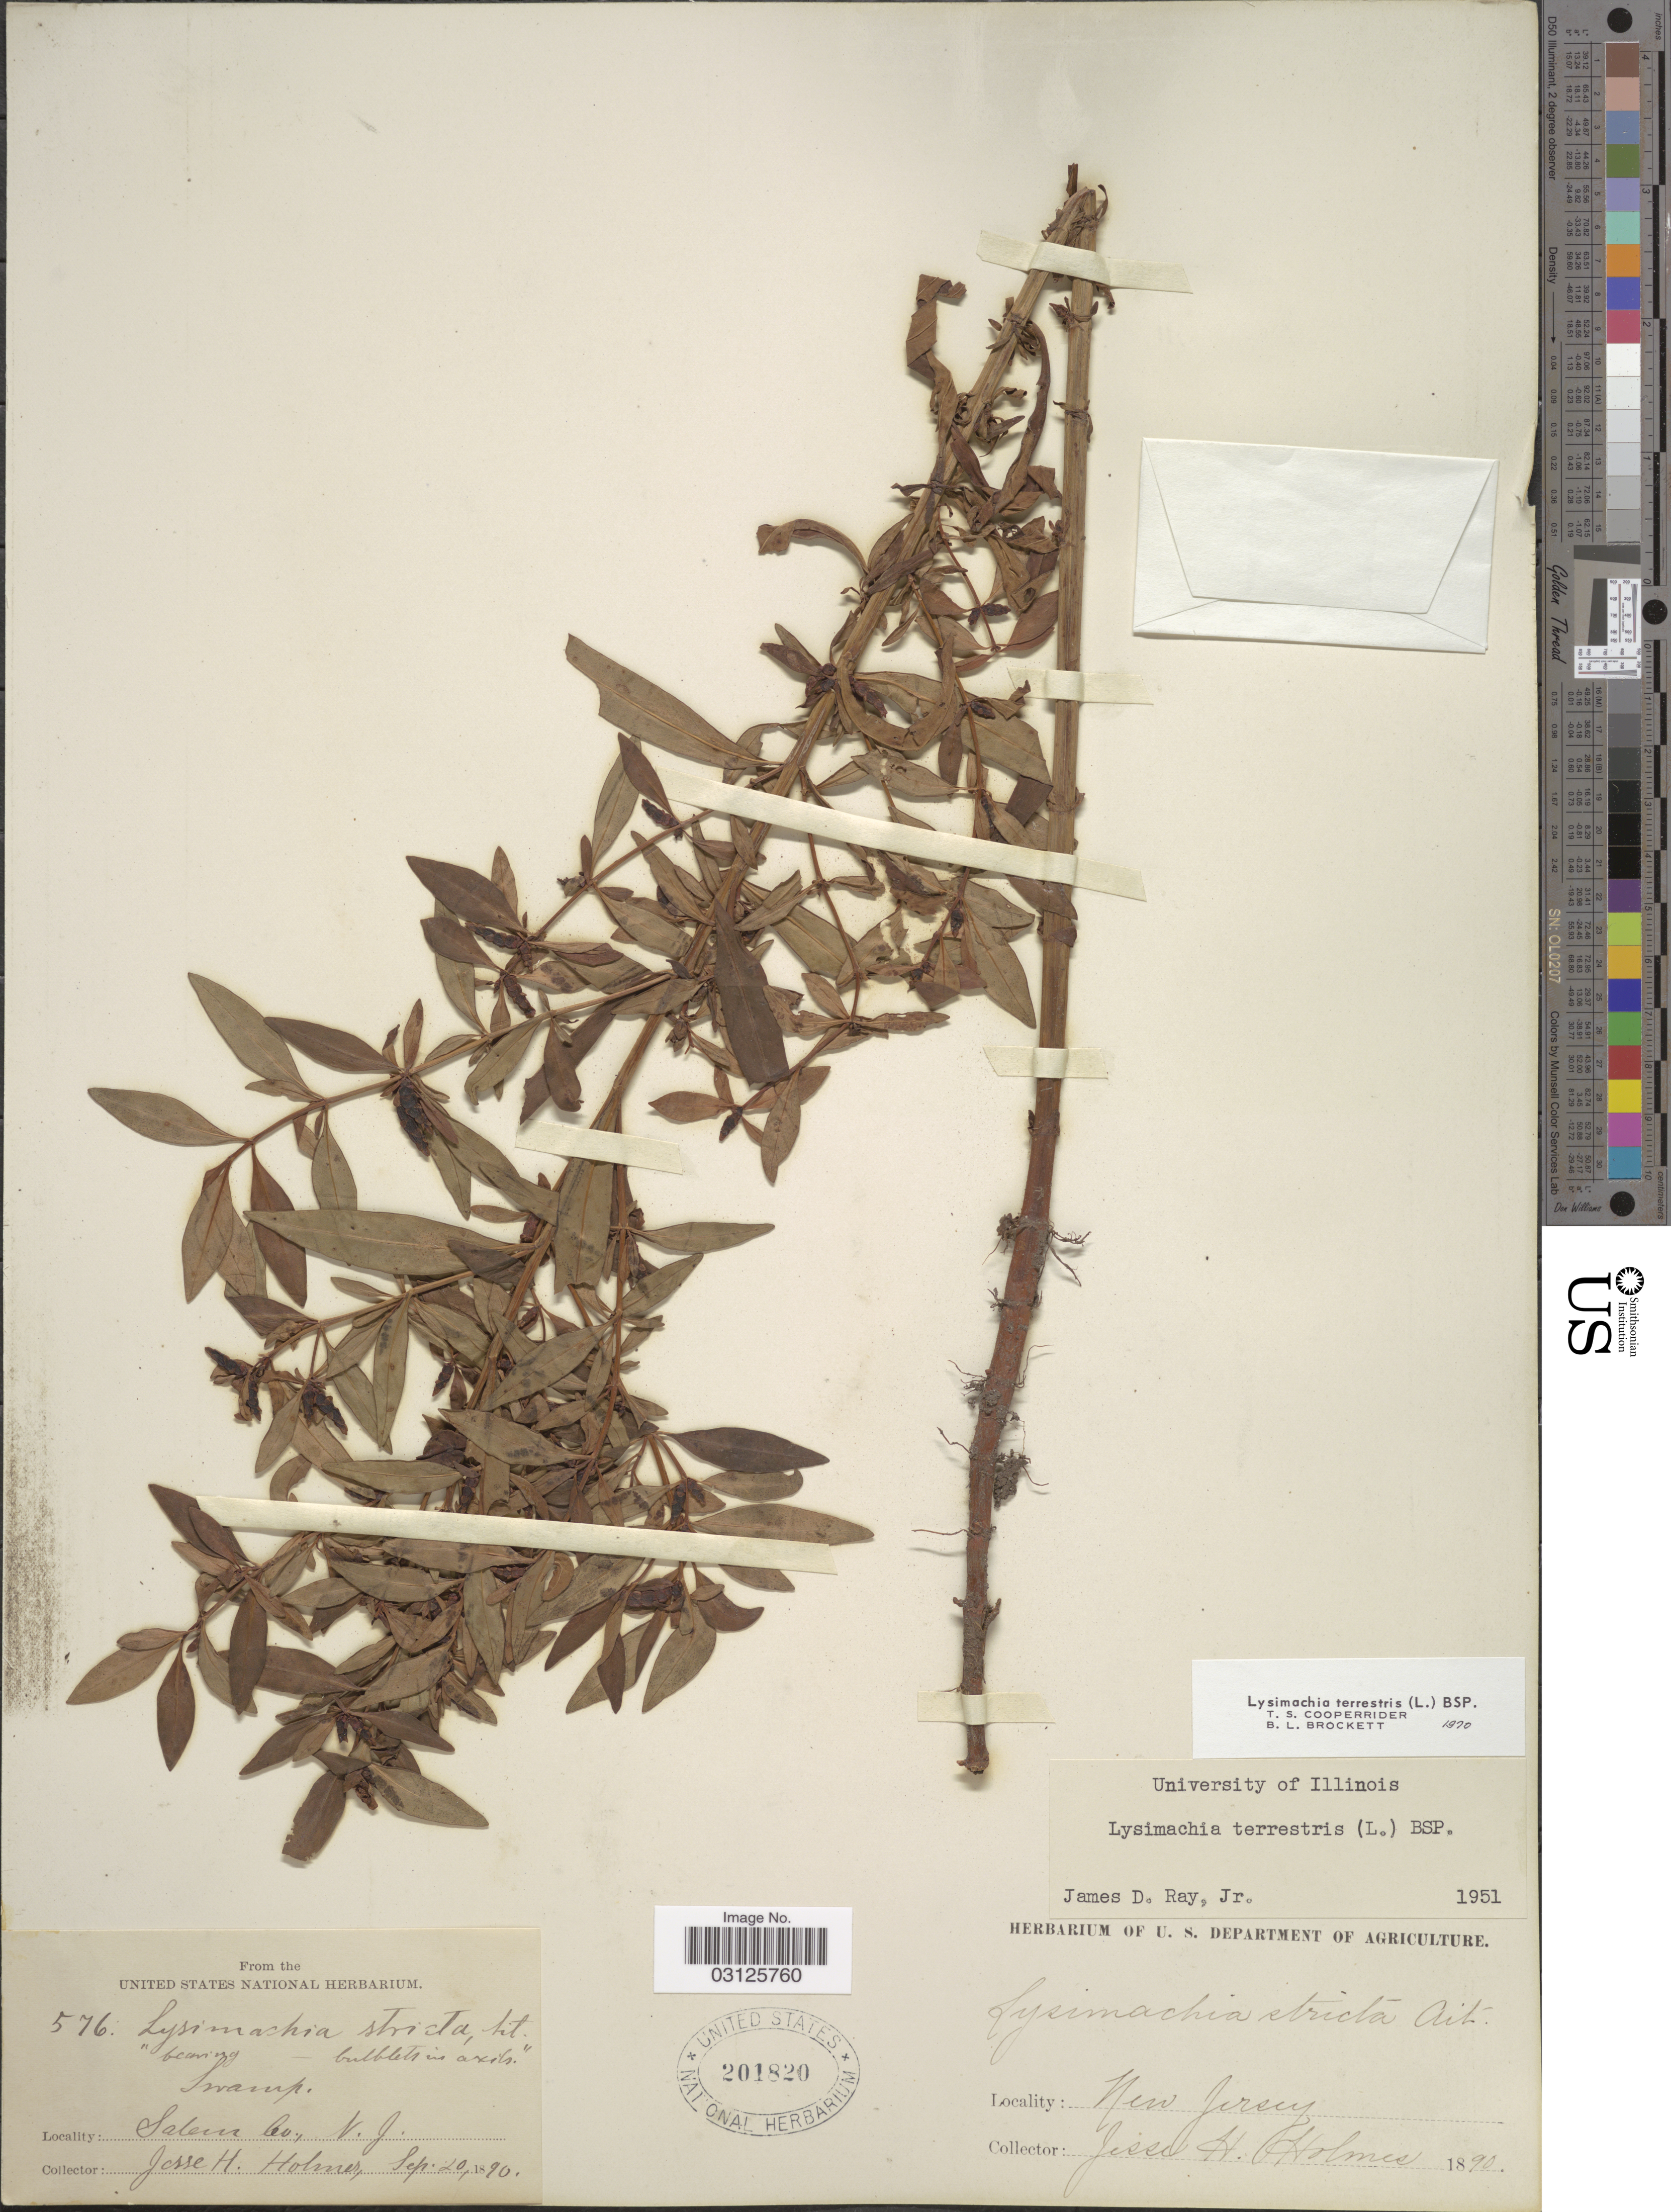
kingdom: Plantae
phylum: Tracheophyta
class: Magnoliopsida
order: Ericales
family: Primulaceae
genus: Lysimachia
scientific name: Lysimachia terrestris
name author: (L.) Britton, Stearns & Poggenb.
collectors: J. Holmes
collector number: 576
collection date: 1890-09-20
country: United States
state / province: New Jersey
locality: Salem Co.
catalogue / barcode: US 201820